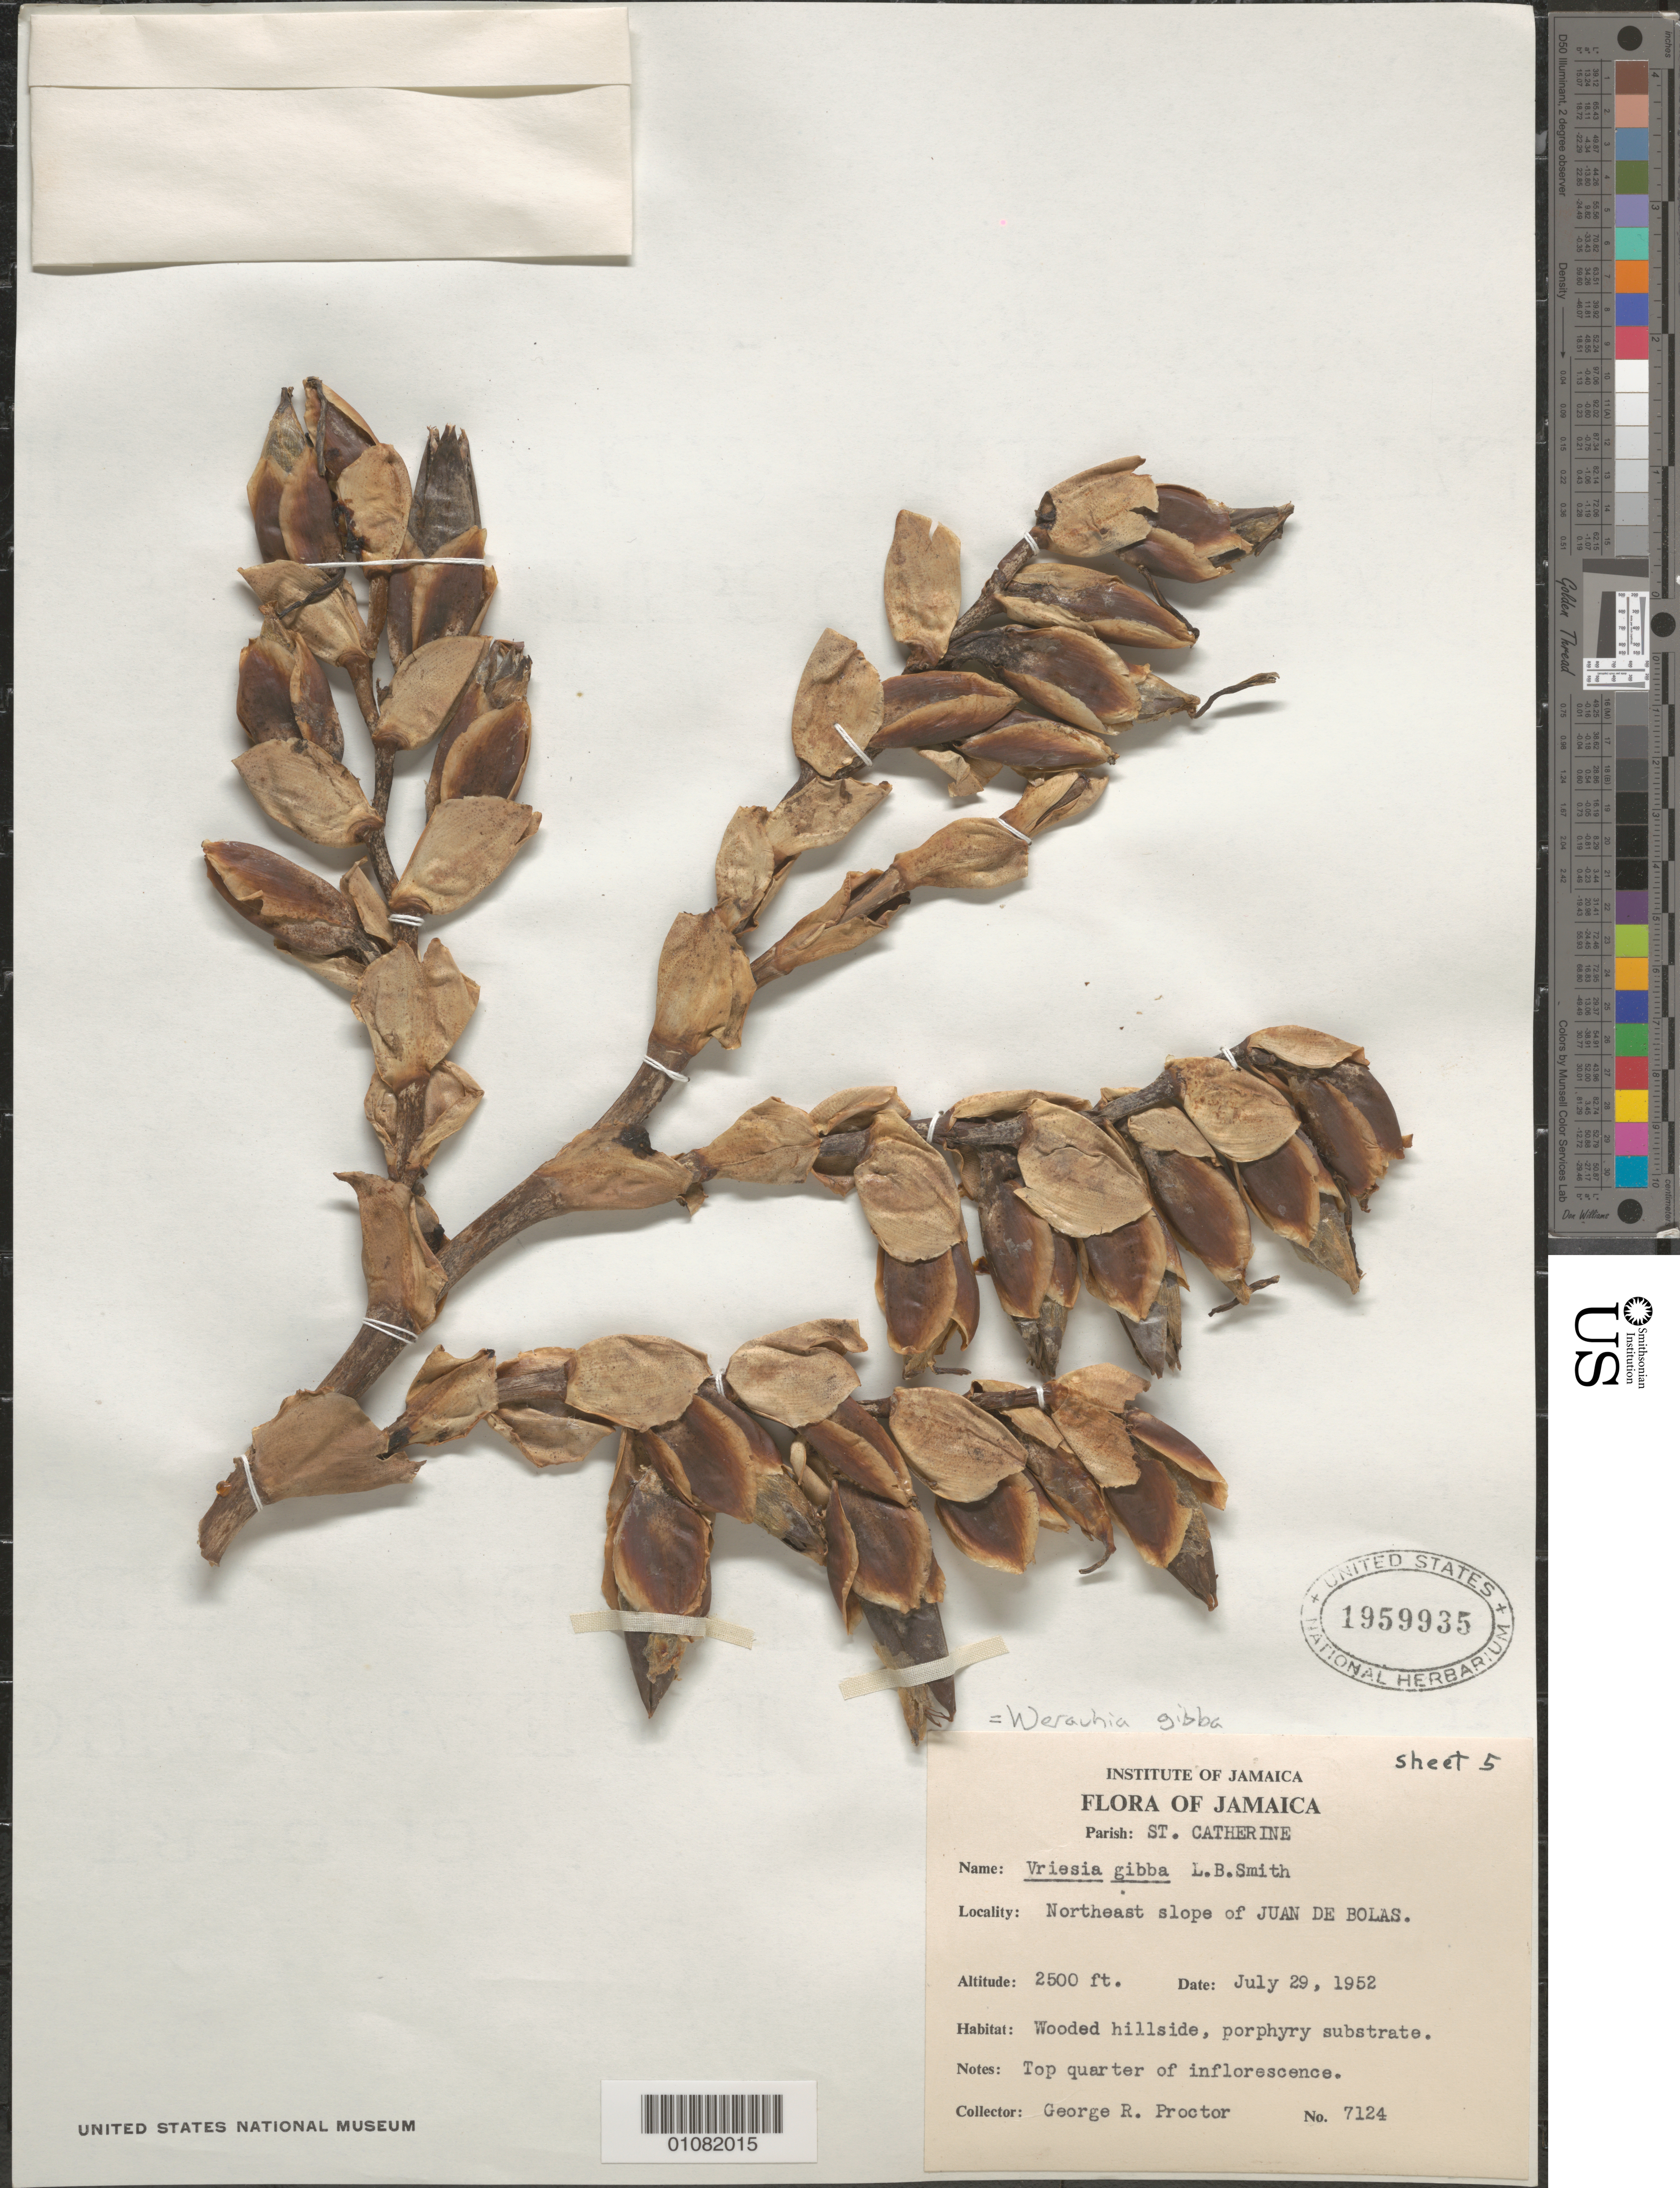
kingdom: Plantae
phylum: Tracheophyta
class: Liliopsida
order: Poales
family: Bromeliaceae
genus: Vriesea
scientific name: Vriesea gibba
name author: L.B. Sm.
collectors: G. R. Proctor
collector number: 7124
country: Jamaica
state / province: Saint Catherine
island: Jamaica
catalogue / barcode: US 1959935